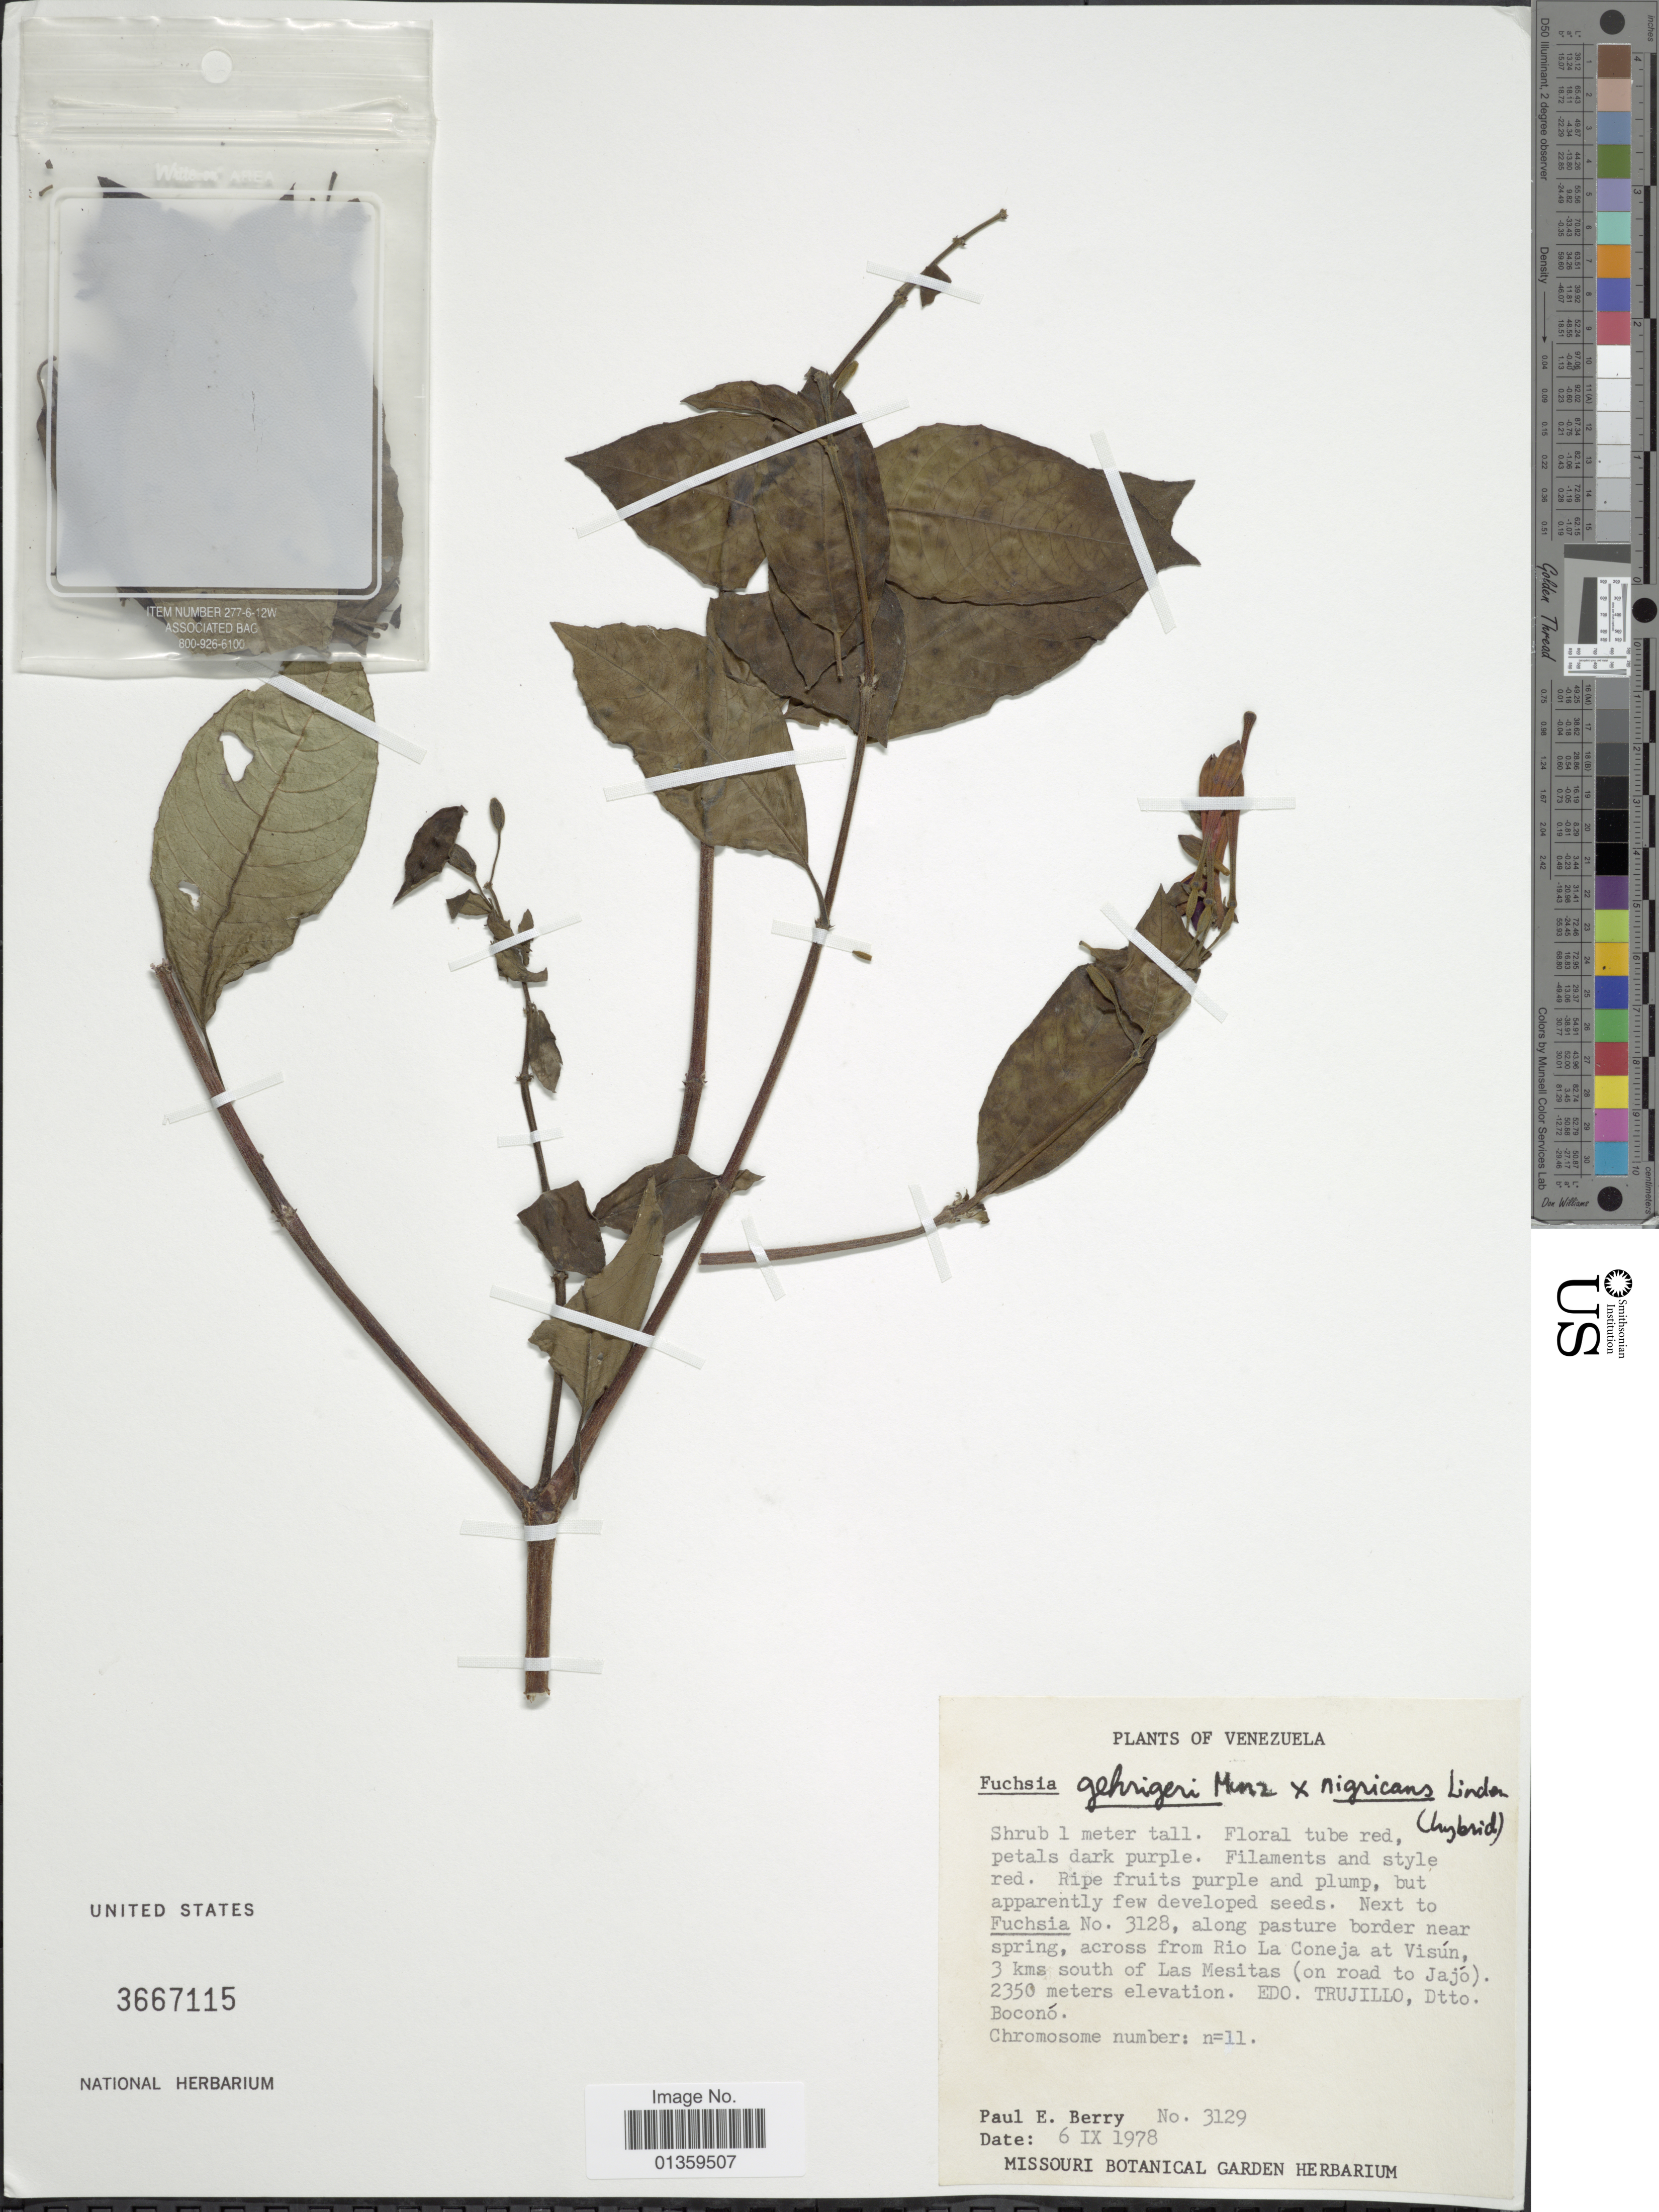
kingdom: Plantae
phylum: Tracheophyta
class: Magnoliopsida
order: Myrtales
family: Onagraceae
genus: Fuchsia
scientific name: Fuchsia gehrigeri x F. nigricans Linden ex Planch.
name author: Gand.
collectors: P. E. Berry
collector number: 3129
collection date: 1978-09-06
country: Venezuela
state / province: Trujillo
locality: Along pasture border near spring, across from Rio La Coneja at Visún, 3 kms south of Las Mesitas (on road to Jajó), Dtto. Boconó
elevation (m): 2350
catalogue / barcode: US 3667115